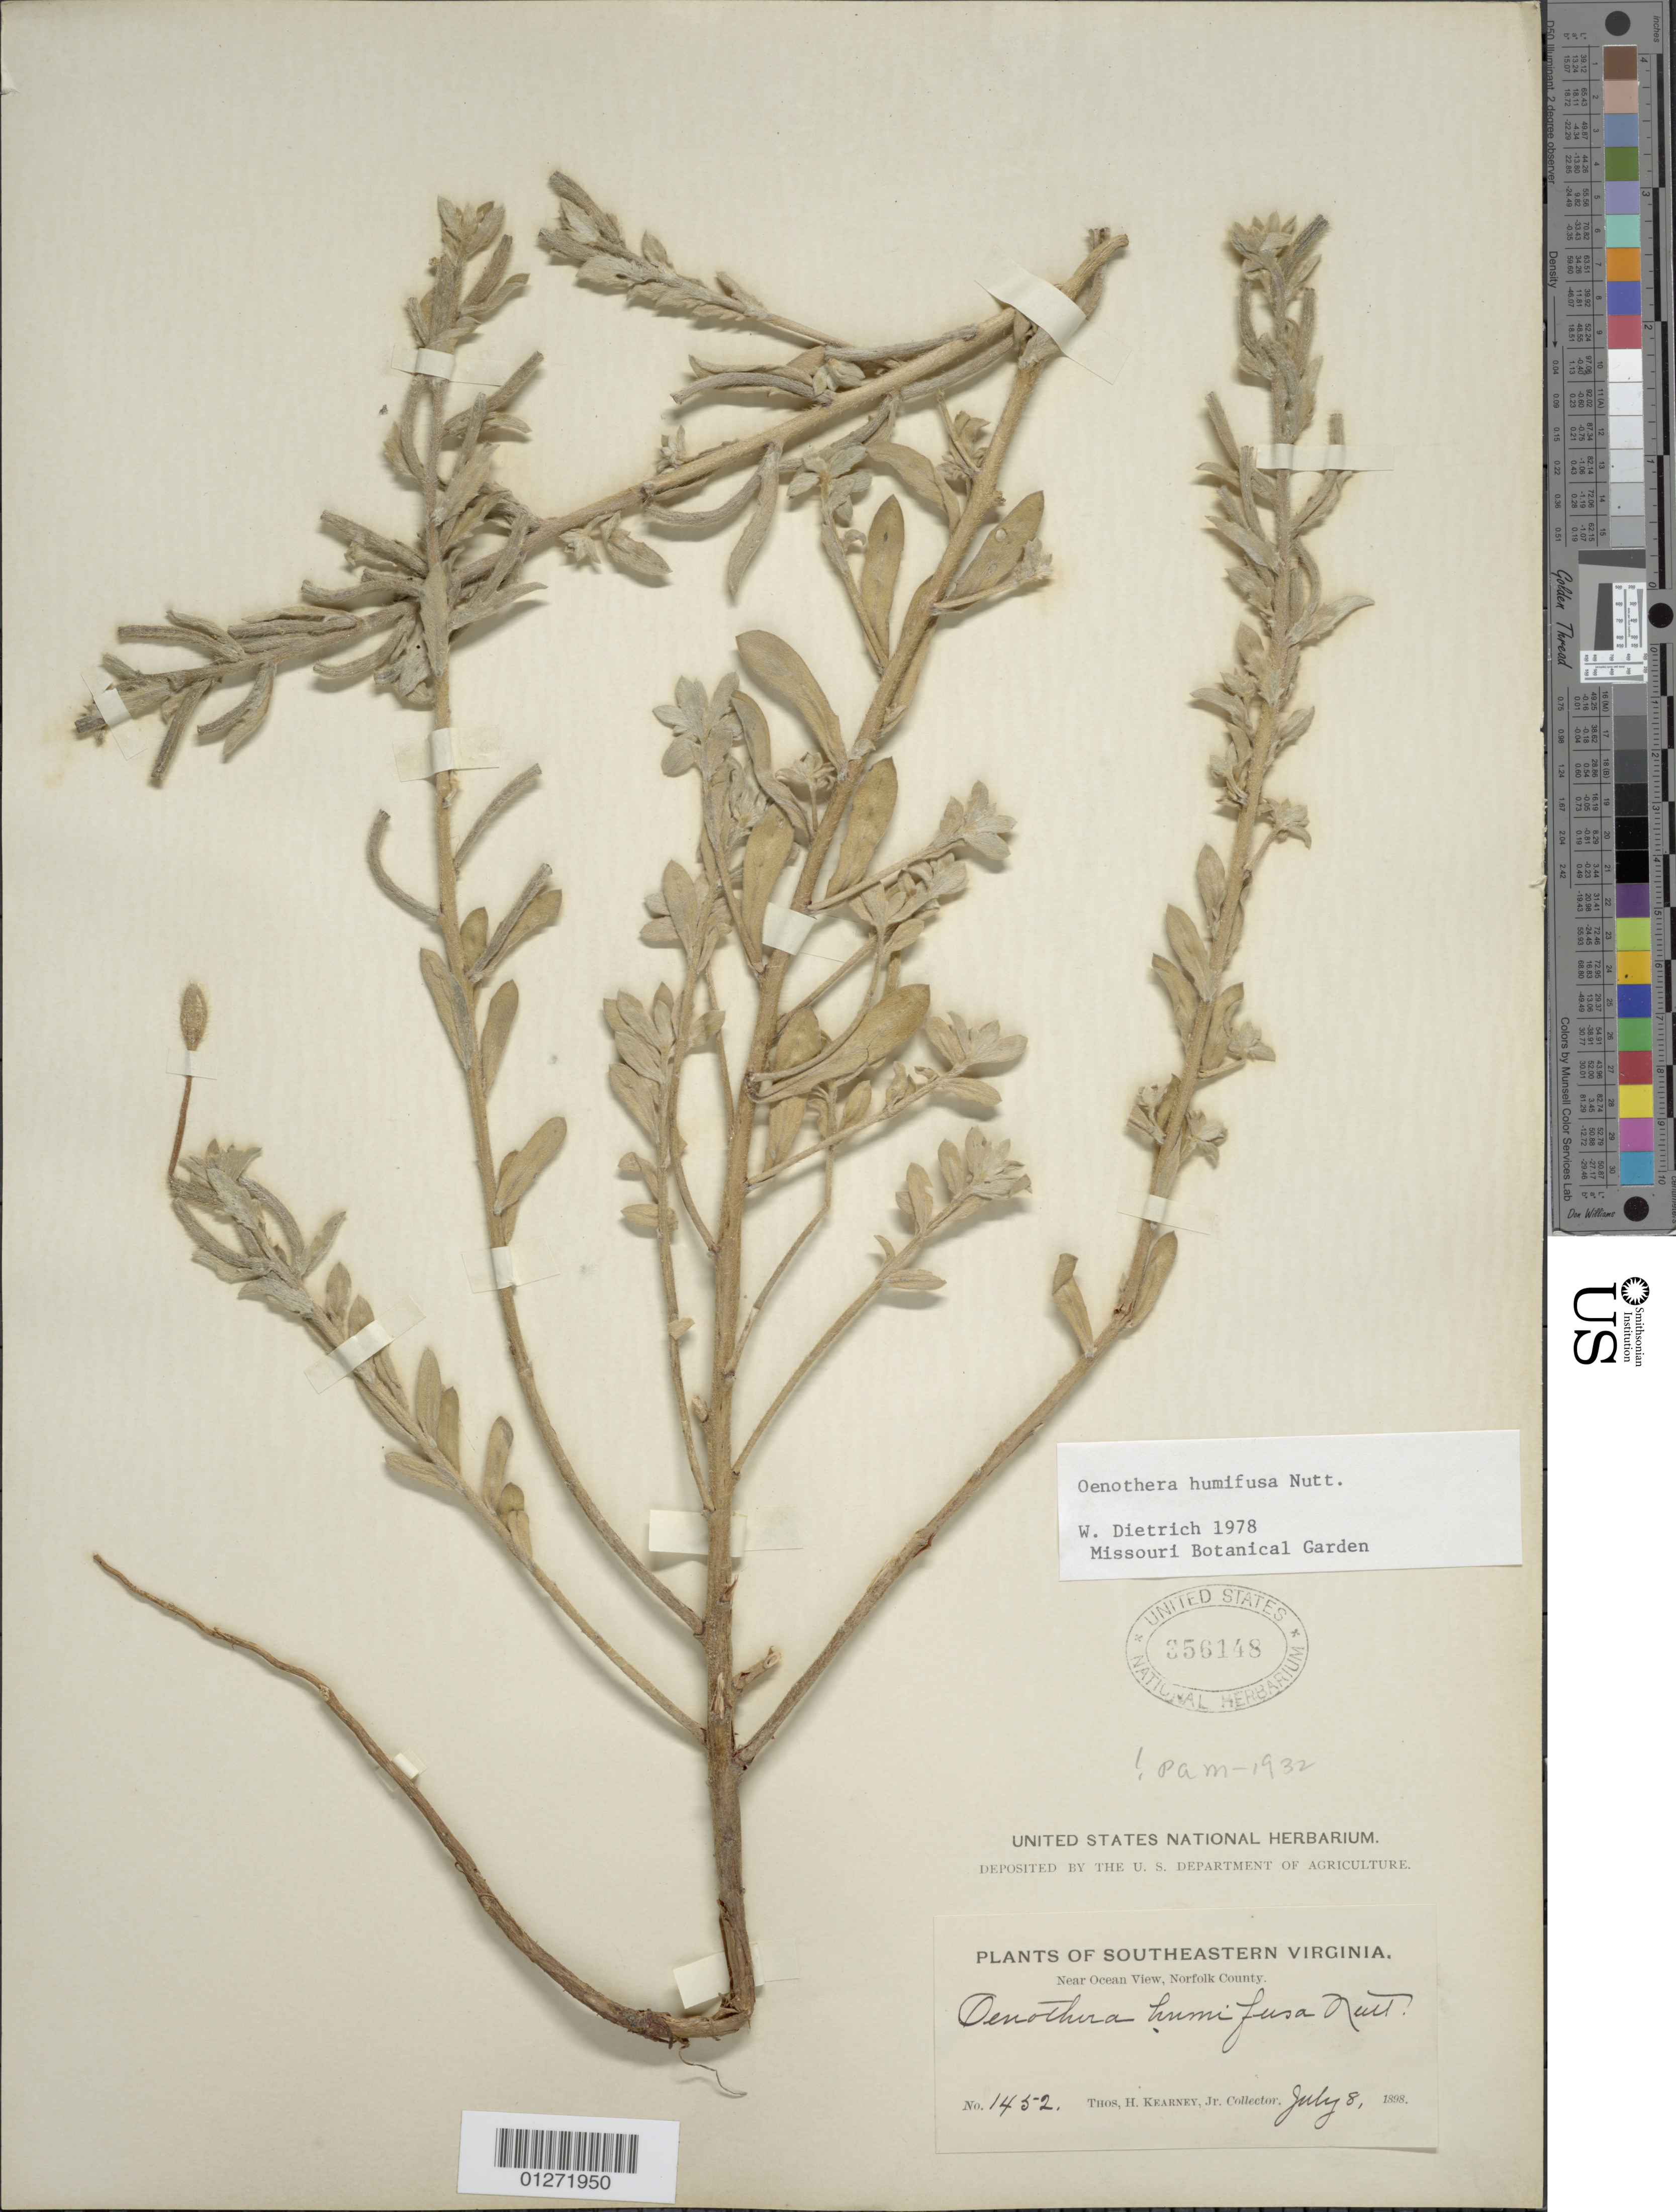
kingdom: Plantae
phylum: Tracheophyta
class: Magnoliopsida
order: Myrtales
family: Onagraceae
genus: Oenothera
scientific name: Oenothera humifusa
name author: Nutt.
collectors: T. H. Kearney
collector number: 1452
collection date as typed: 08 Jul 1898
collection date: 1898-07-08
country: United States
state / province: Virginia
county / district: City of Norfolk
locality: Norfolk, near Ocean View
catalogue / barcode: US 356148